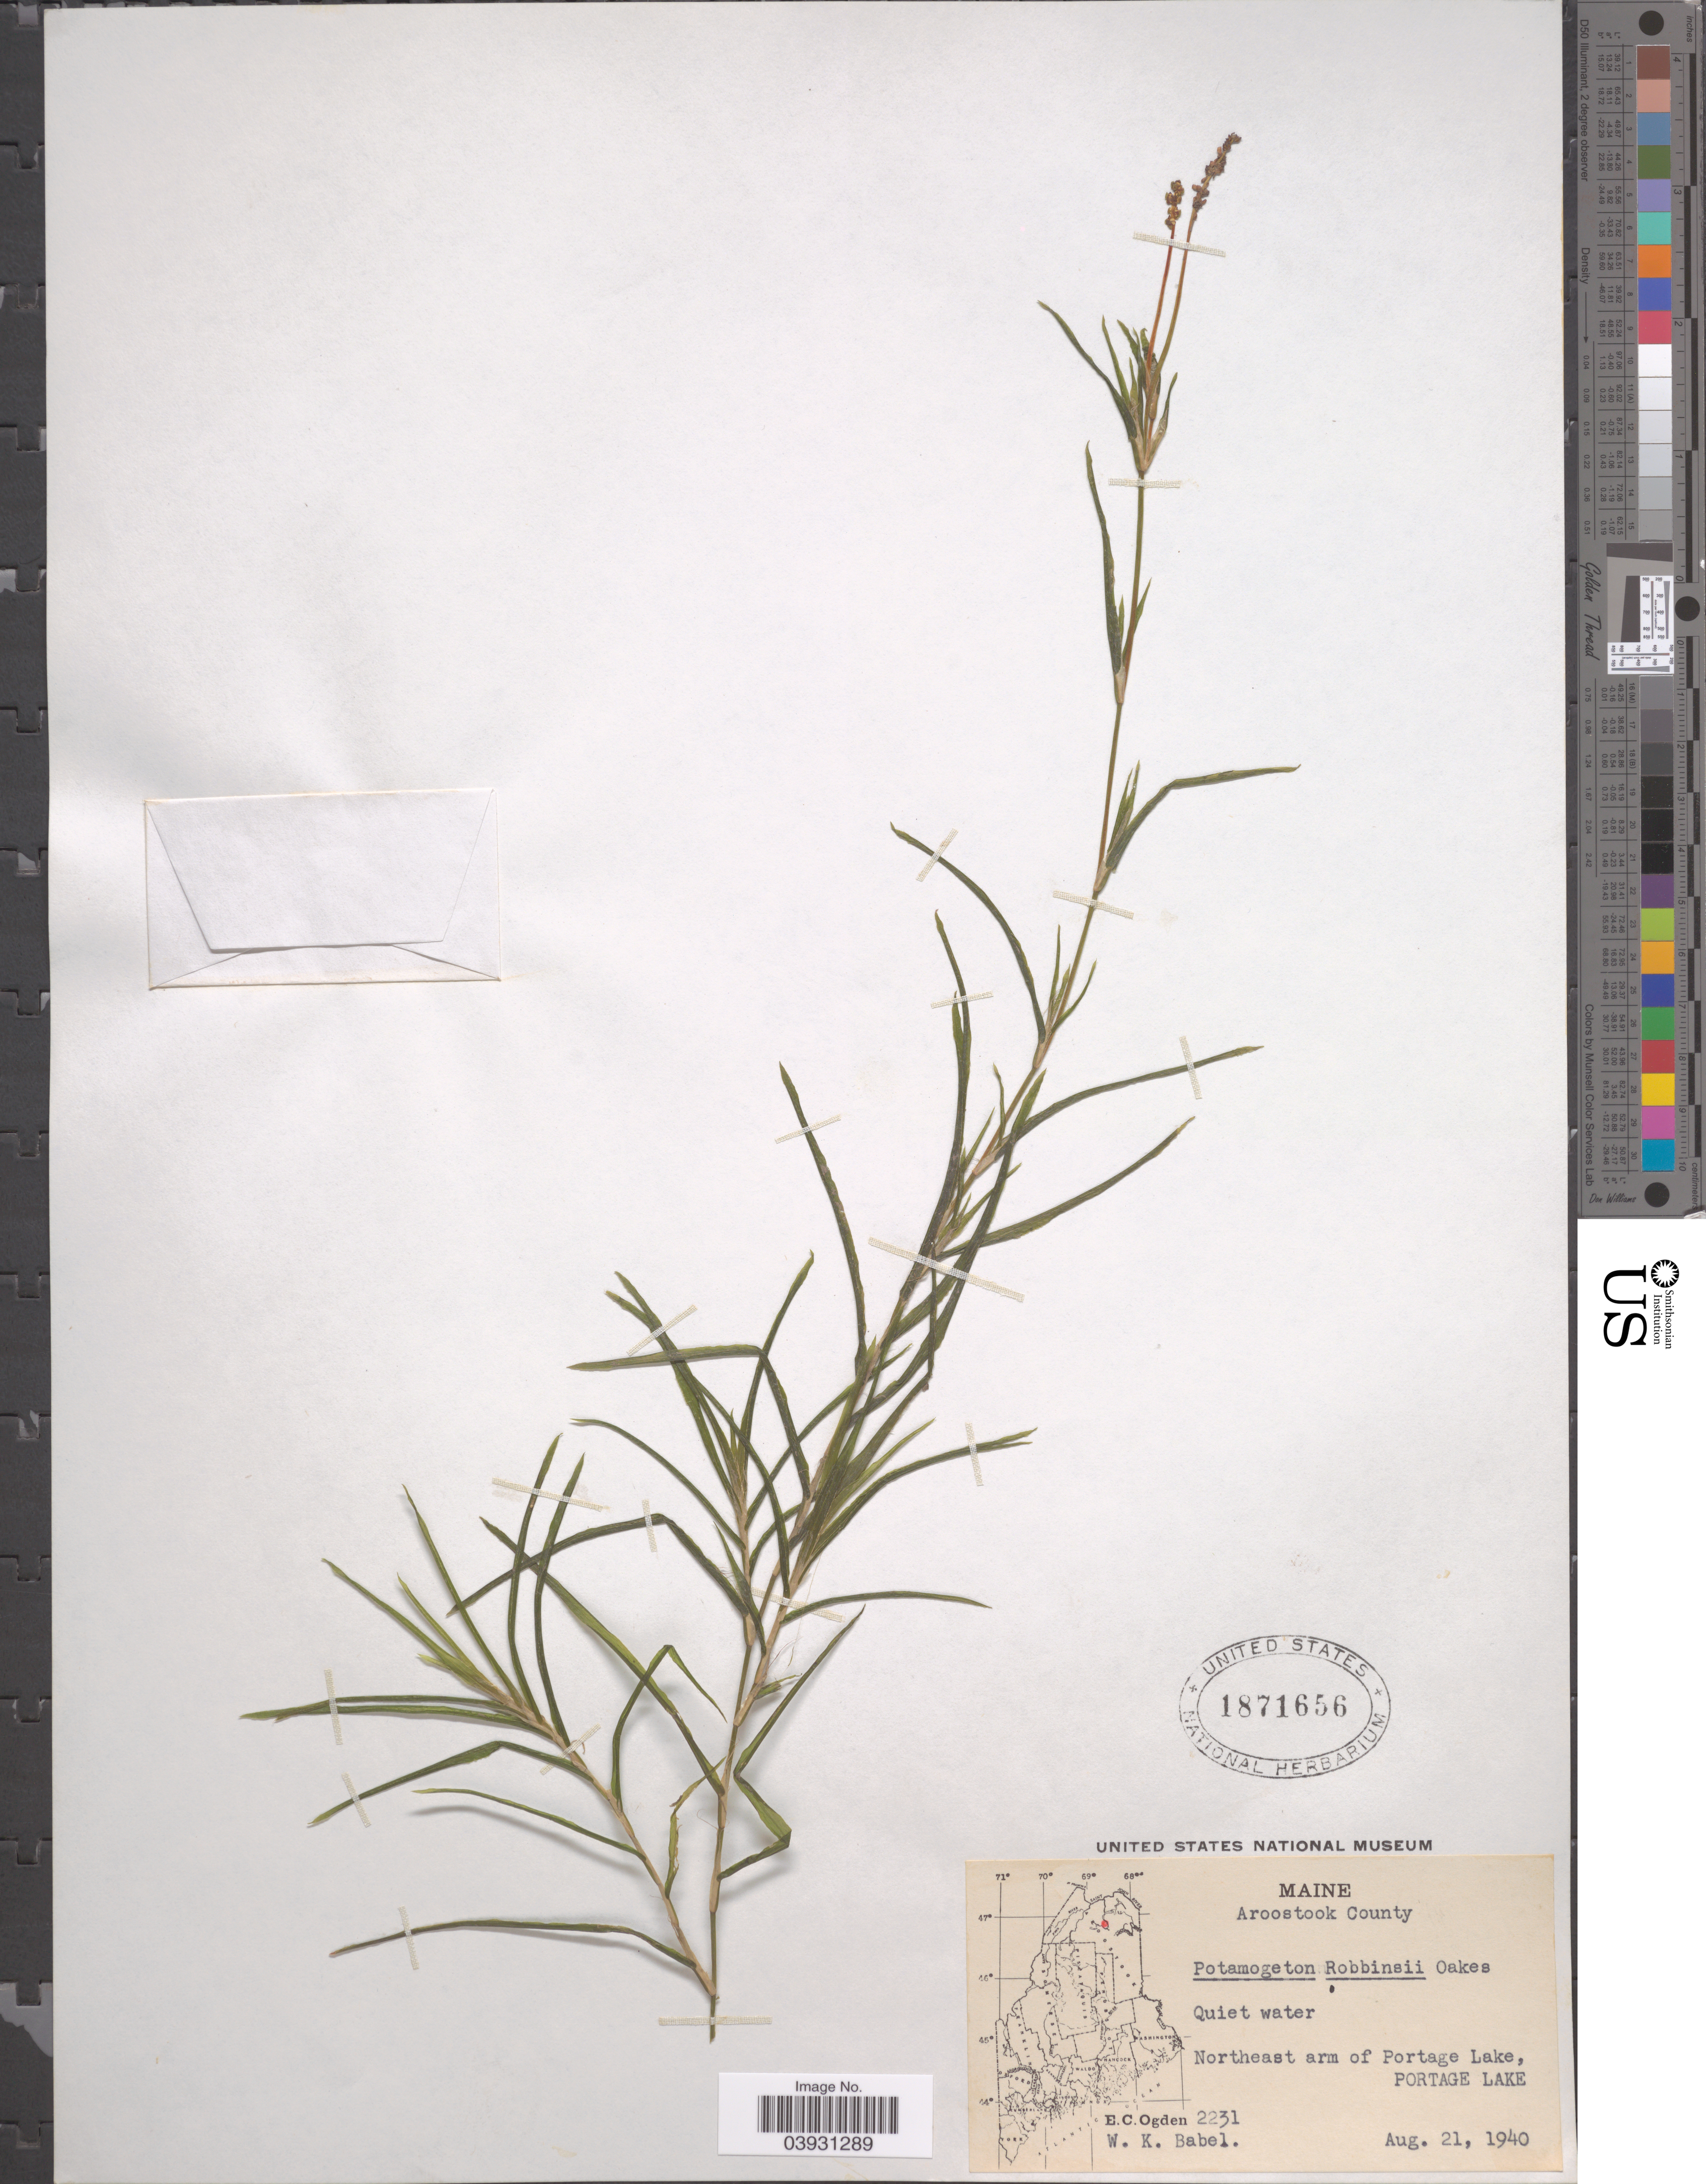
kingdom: Plantae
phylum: Tracheophyta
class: Liliopsida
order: Alismatales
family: Potamogetonaceae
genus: Potamogeton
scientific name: Potamogeton robbinsii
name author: Oakes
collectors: E. Ogden & W. Babel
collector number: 2231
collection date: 1940-08-21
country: United States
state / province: Maine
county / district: Aroostook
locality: Northeast arm of Portage Lake, Portage Lake.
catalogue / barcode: US 1871656